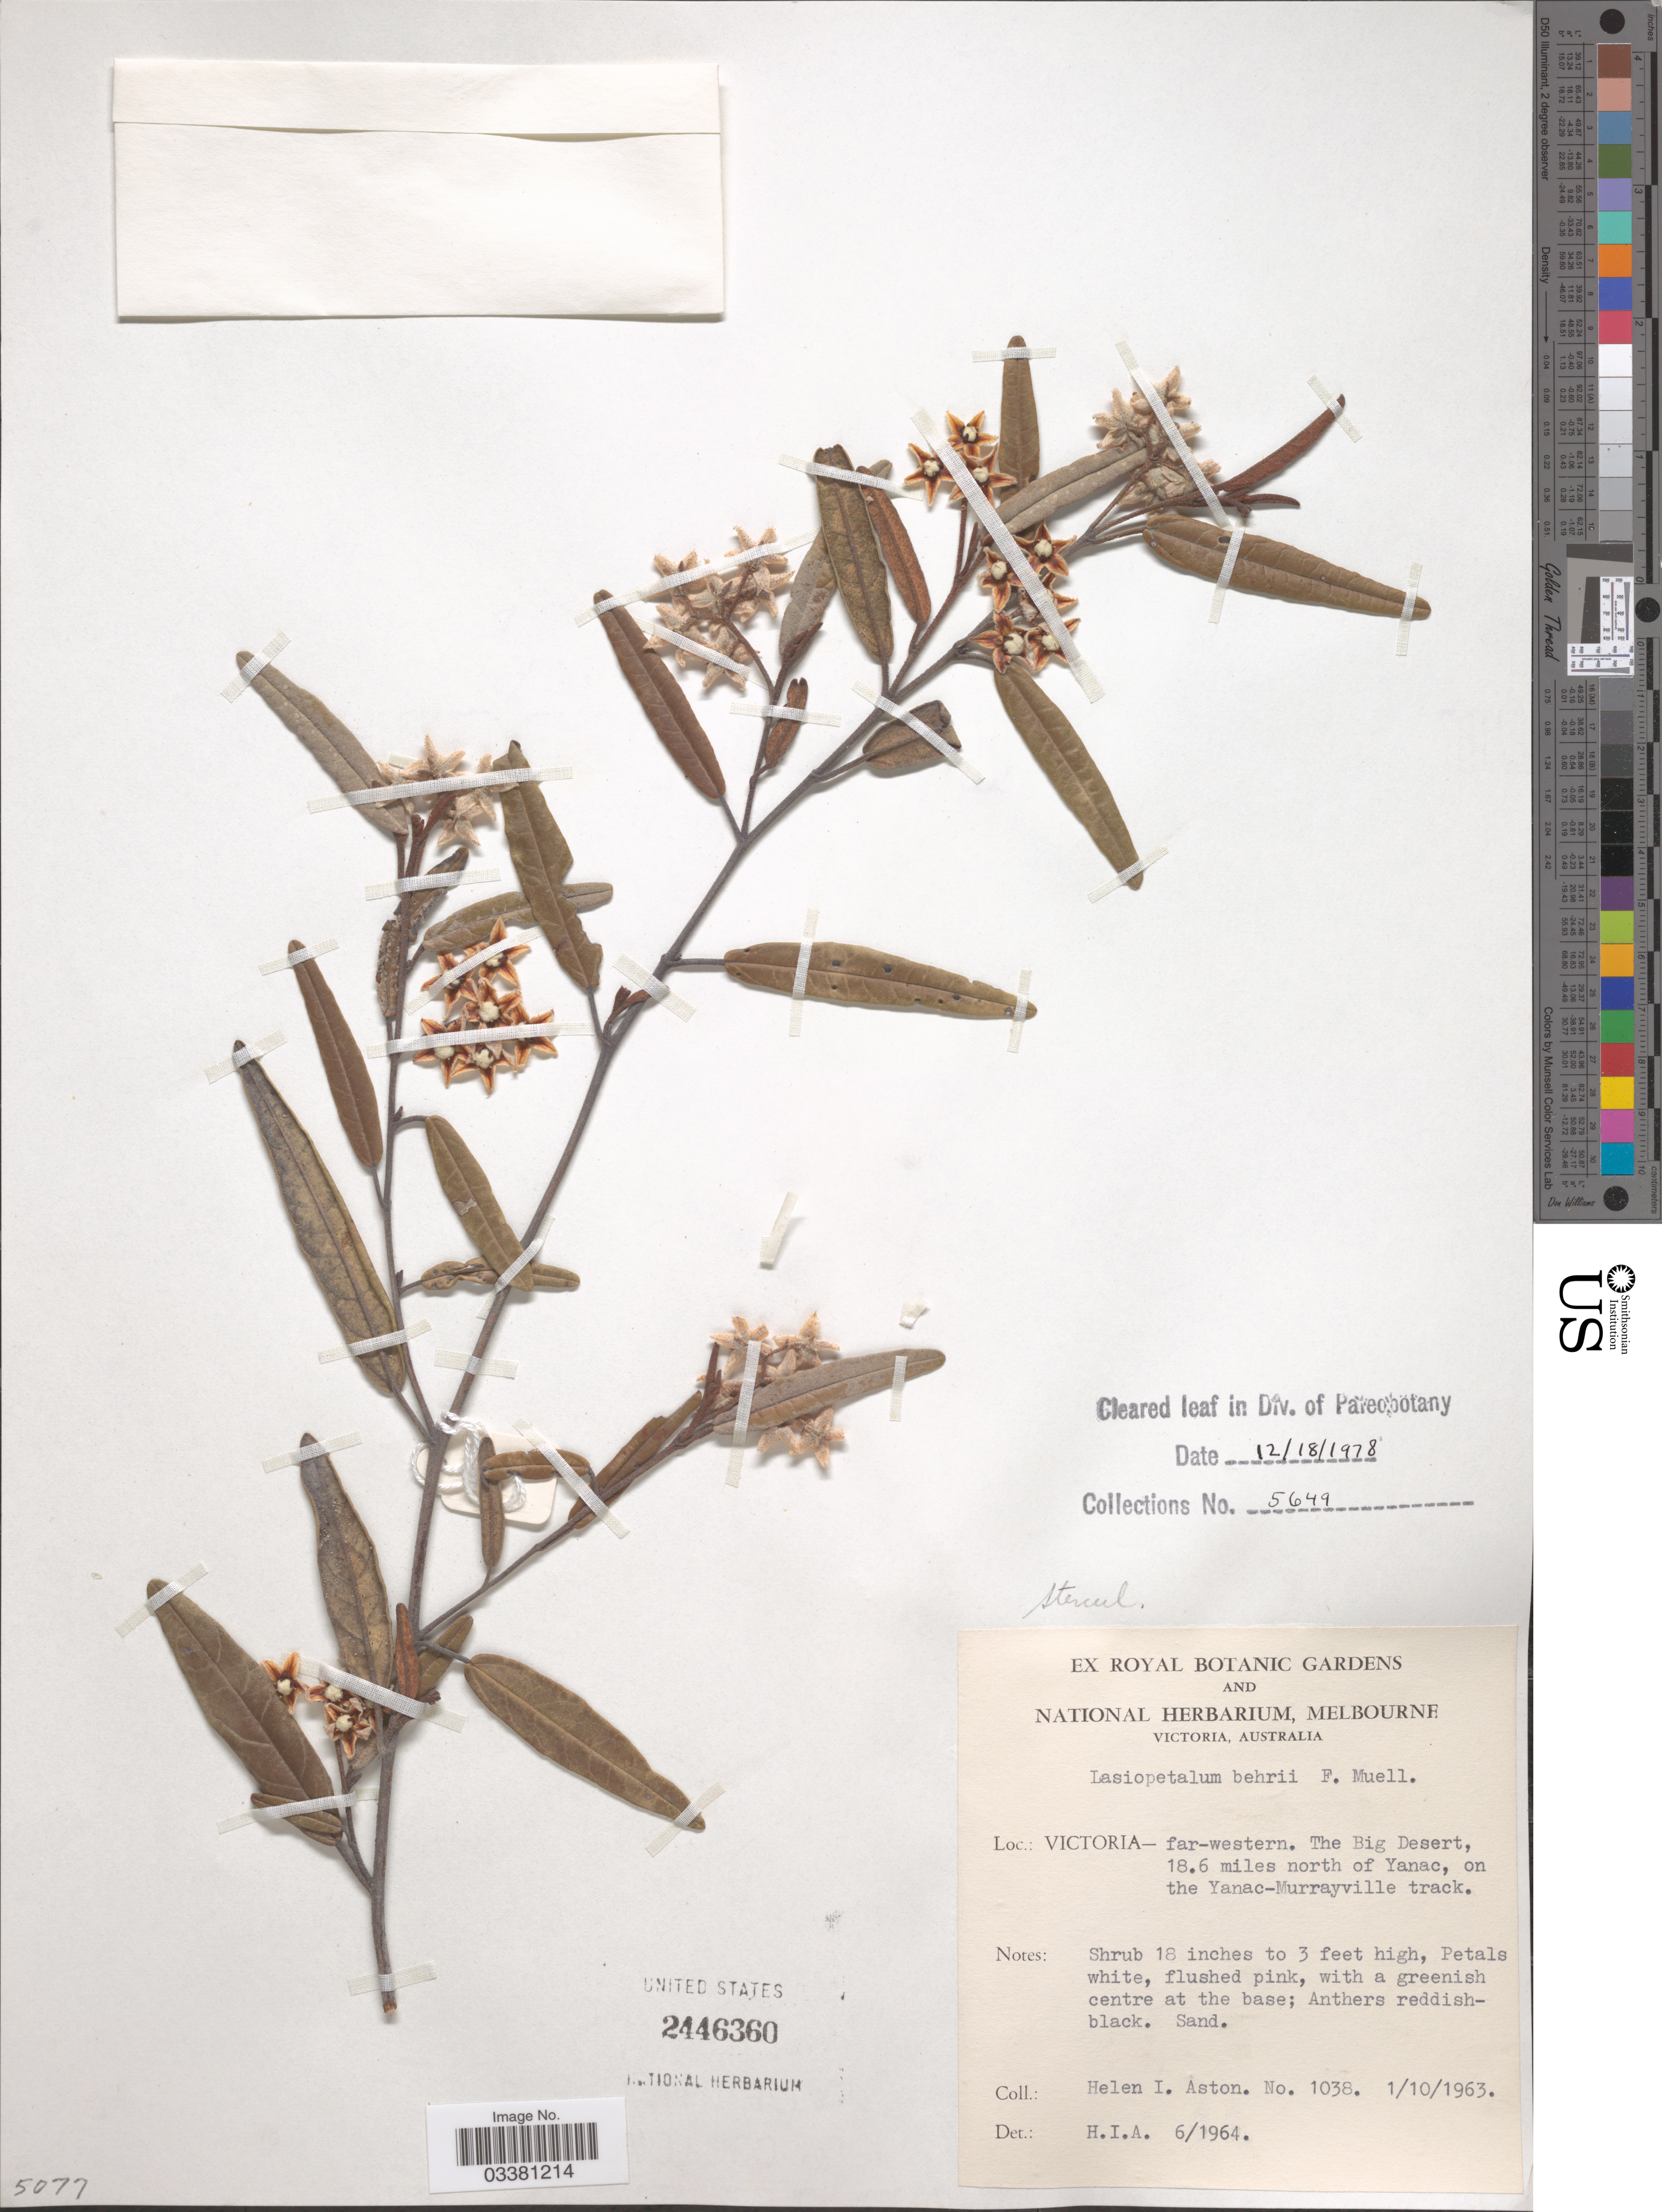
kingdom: Plantae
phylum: Tracheophyta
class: Magnoliopsida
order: Malvales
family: Malvaceae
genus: Lasiopetalum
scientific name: Lasiopetalum behrii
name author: F. Muell.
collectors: H. I. Aston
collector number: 1038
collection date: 1963-10-01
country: Australia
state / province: Victoria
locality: Victoria- far-western. The Big Desert, 18.6 miles north of Yanac, on the Yanac-Murrayville track.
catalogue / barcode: US 2446360